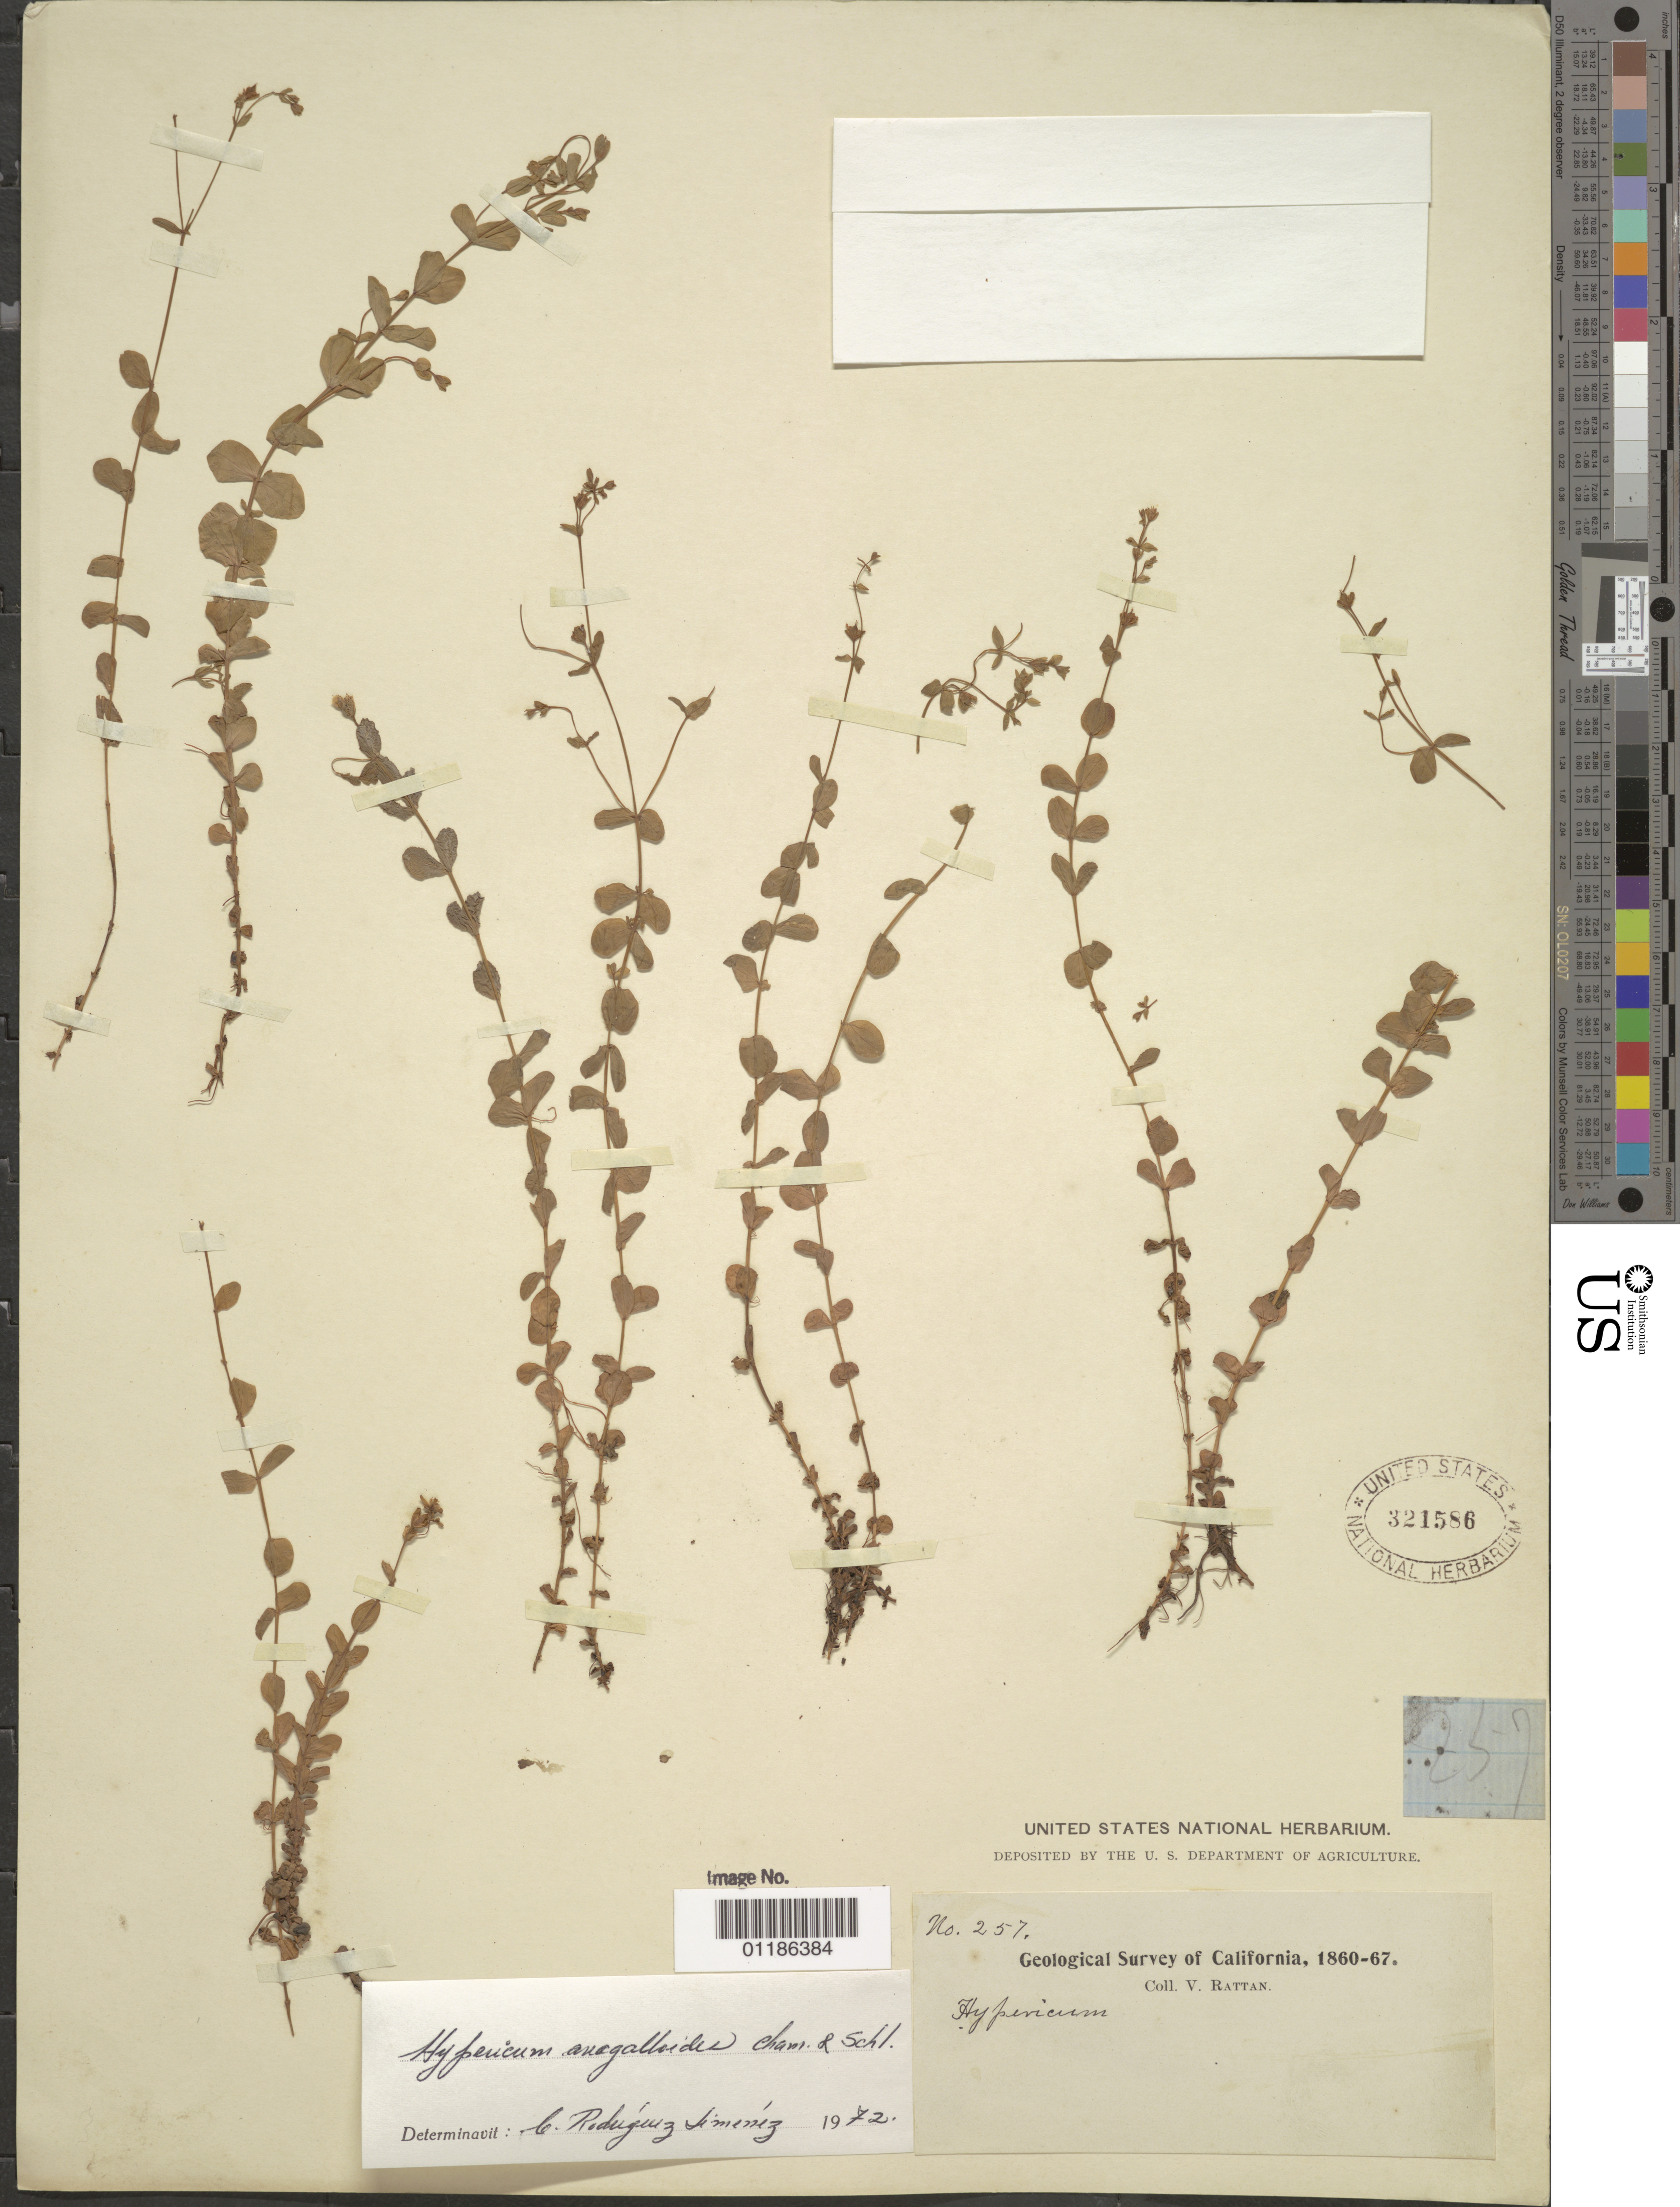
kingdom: Plantae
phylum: Tracheophyta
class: Magnoliopsida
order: Malpighiales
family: Hypericaceae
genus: Hypericum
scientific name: Hypericum anagalloides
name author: Cham. & Schltdl.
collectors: V. Rattan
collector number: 257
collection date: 1860/1867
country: United States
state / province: California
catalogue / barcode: US 321586